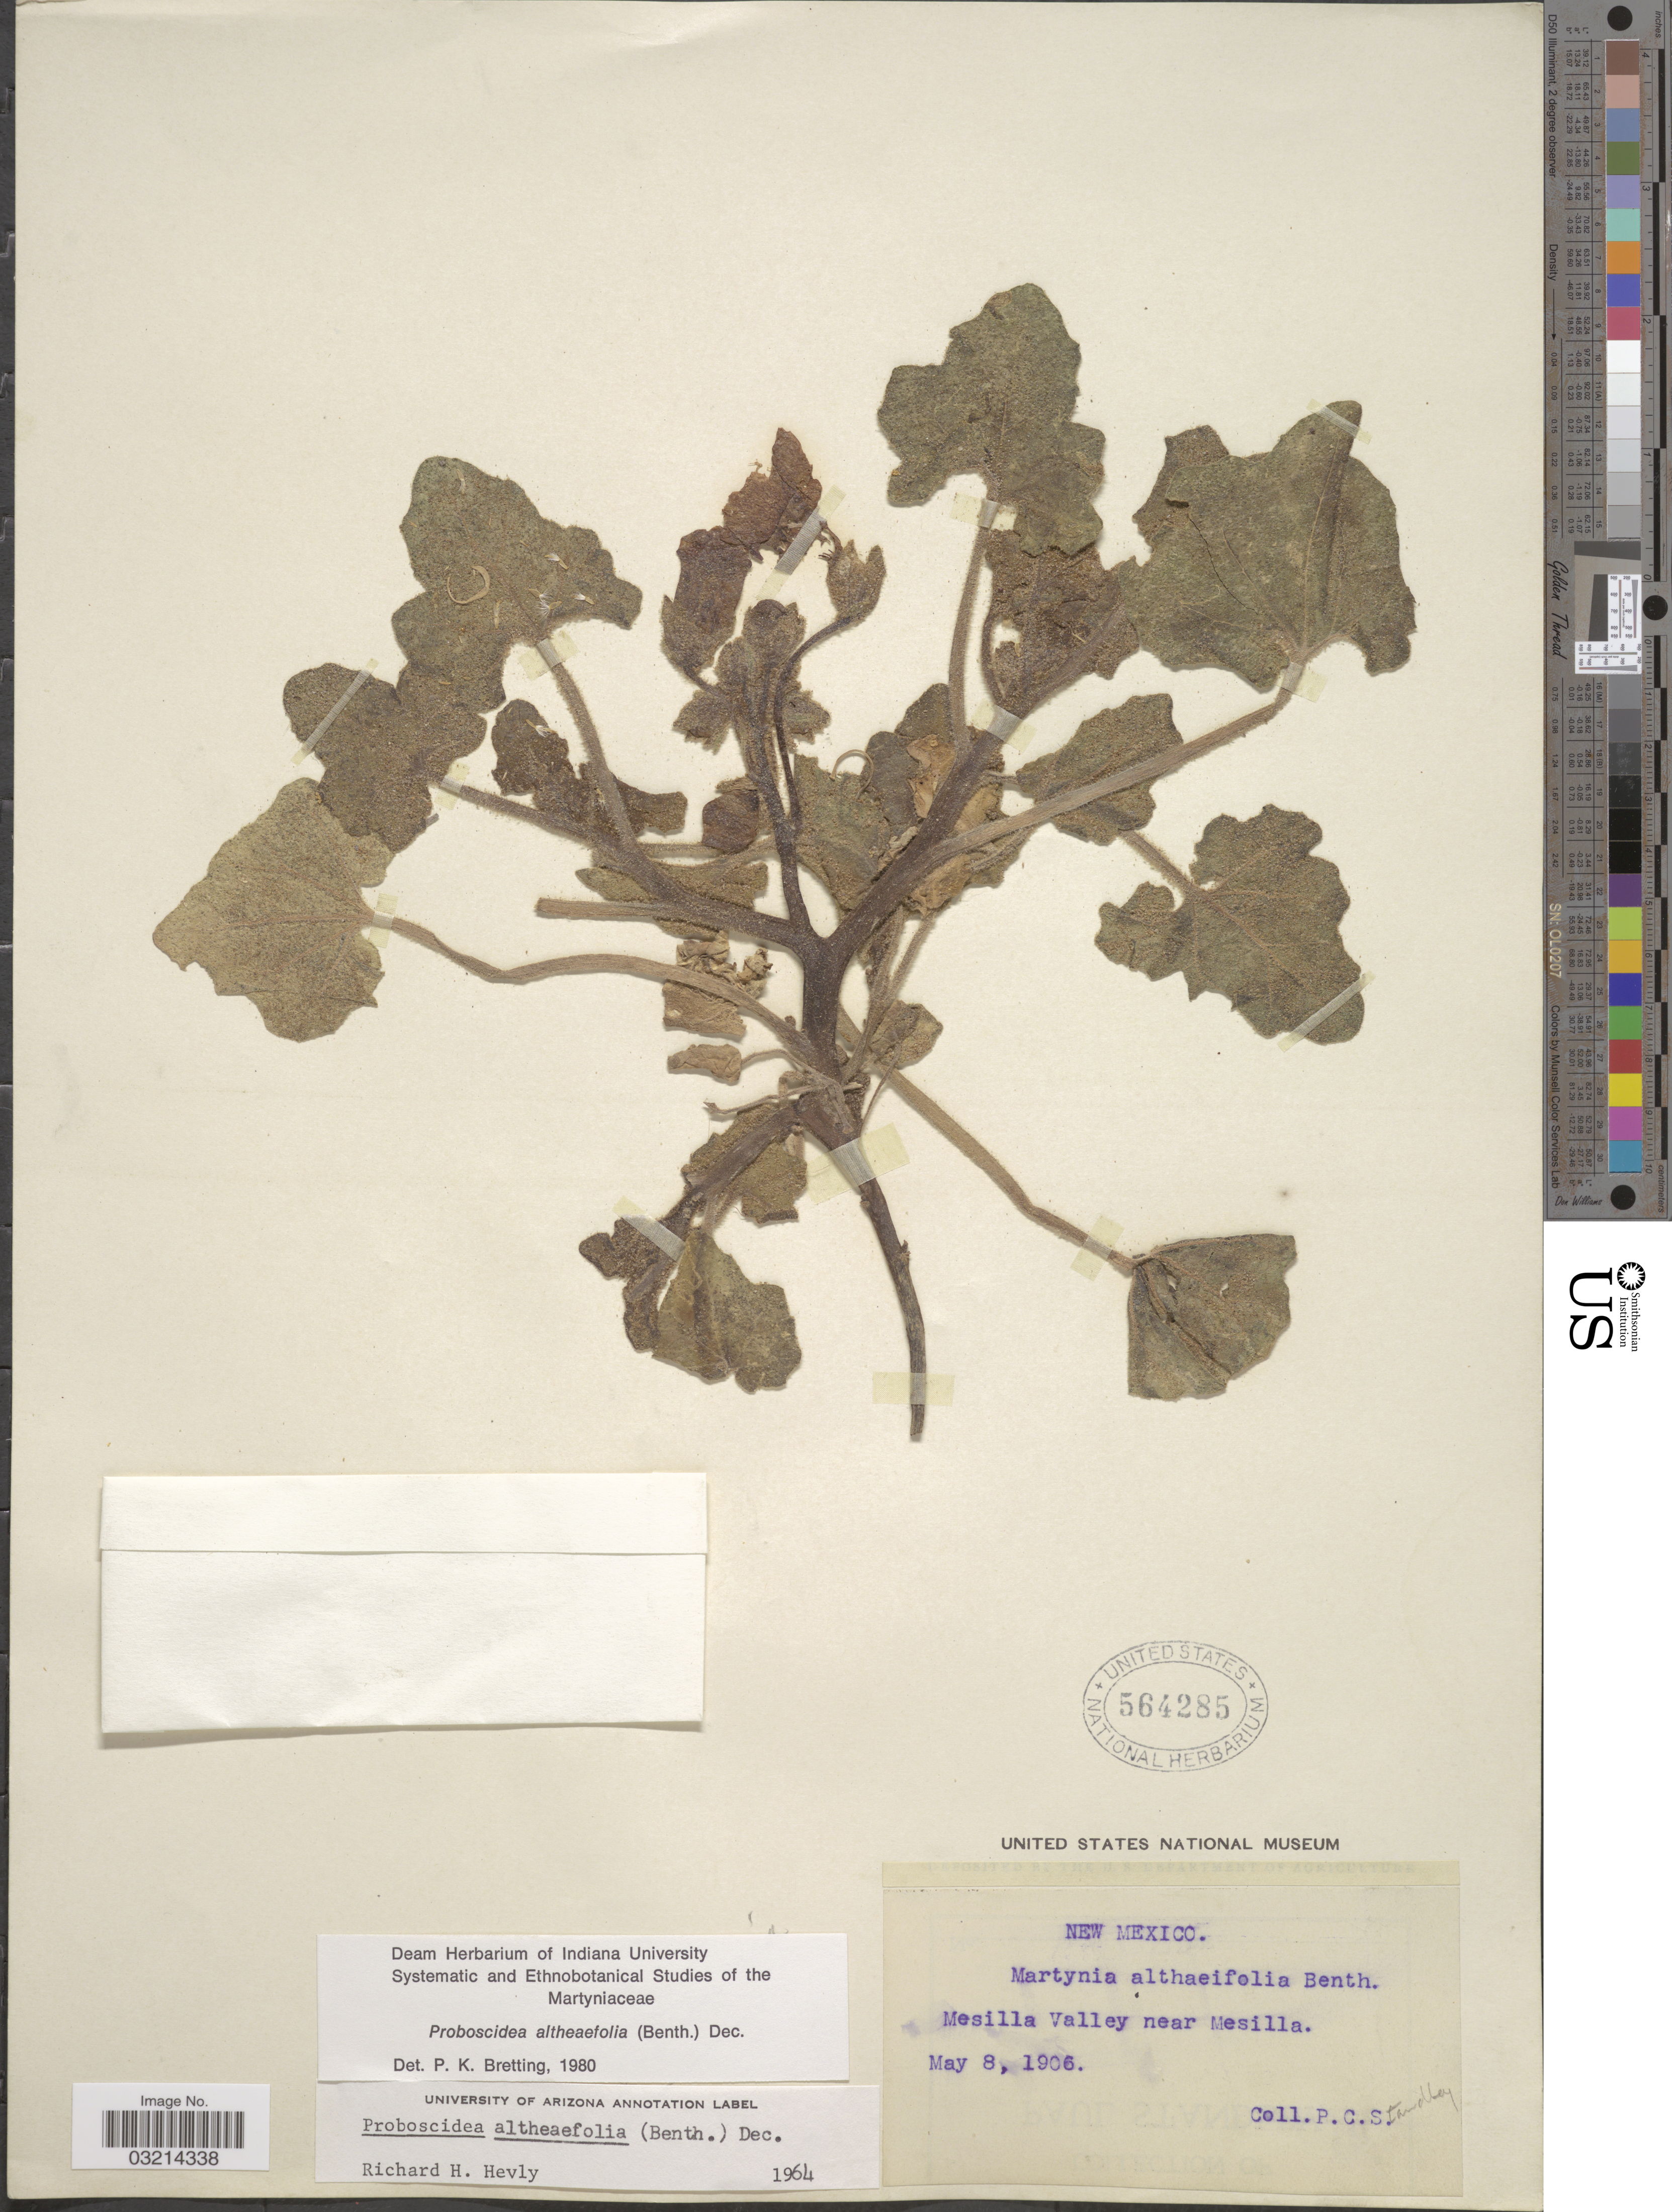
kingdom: Plantae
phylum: Tracheophyta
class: Magnoliopsida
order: Lamiales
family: Martyniaceae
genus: Proboscidea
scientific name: Proboscidea althaeifolia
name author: (Benth.) Decne.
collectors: P. C. Standley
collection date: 1906-05-08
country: United States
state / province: New Mexico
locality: Mesilla Valley near Mesilla.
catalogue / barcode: US 564285